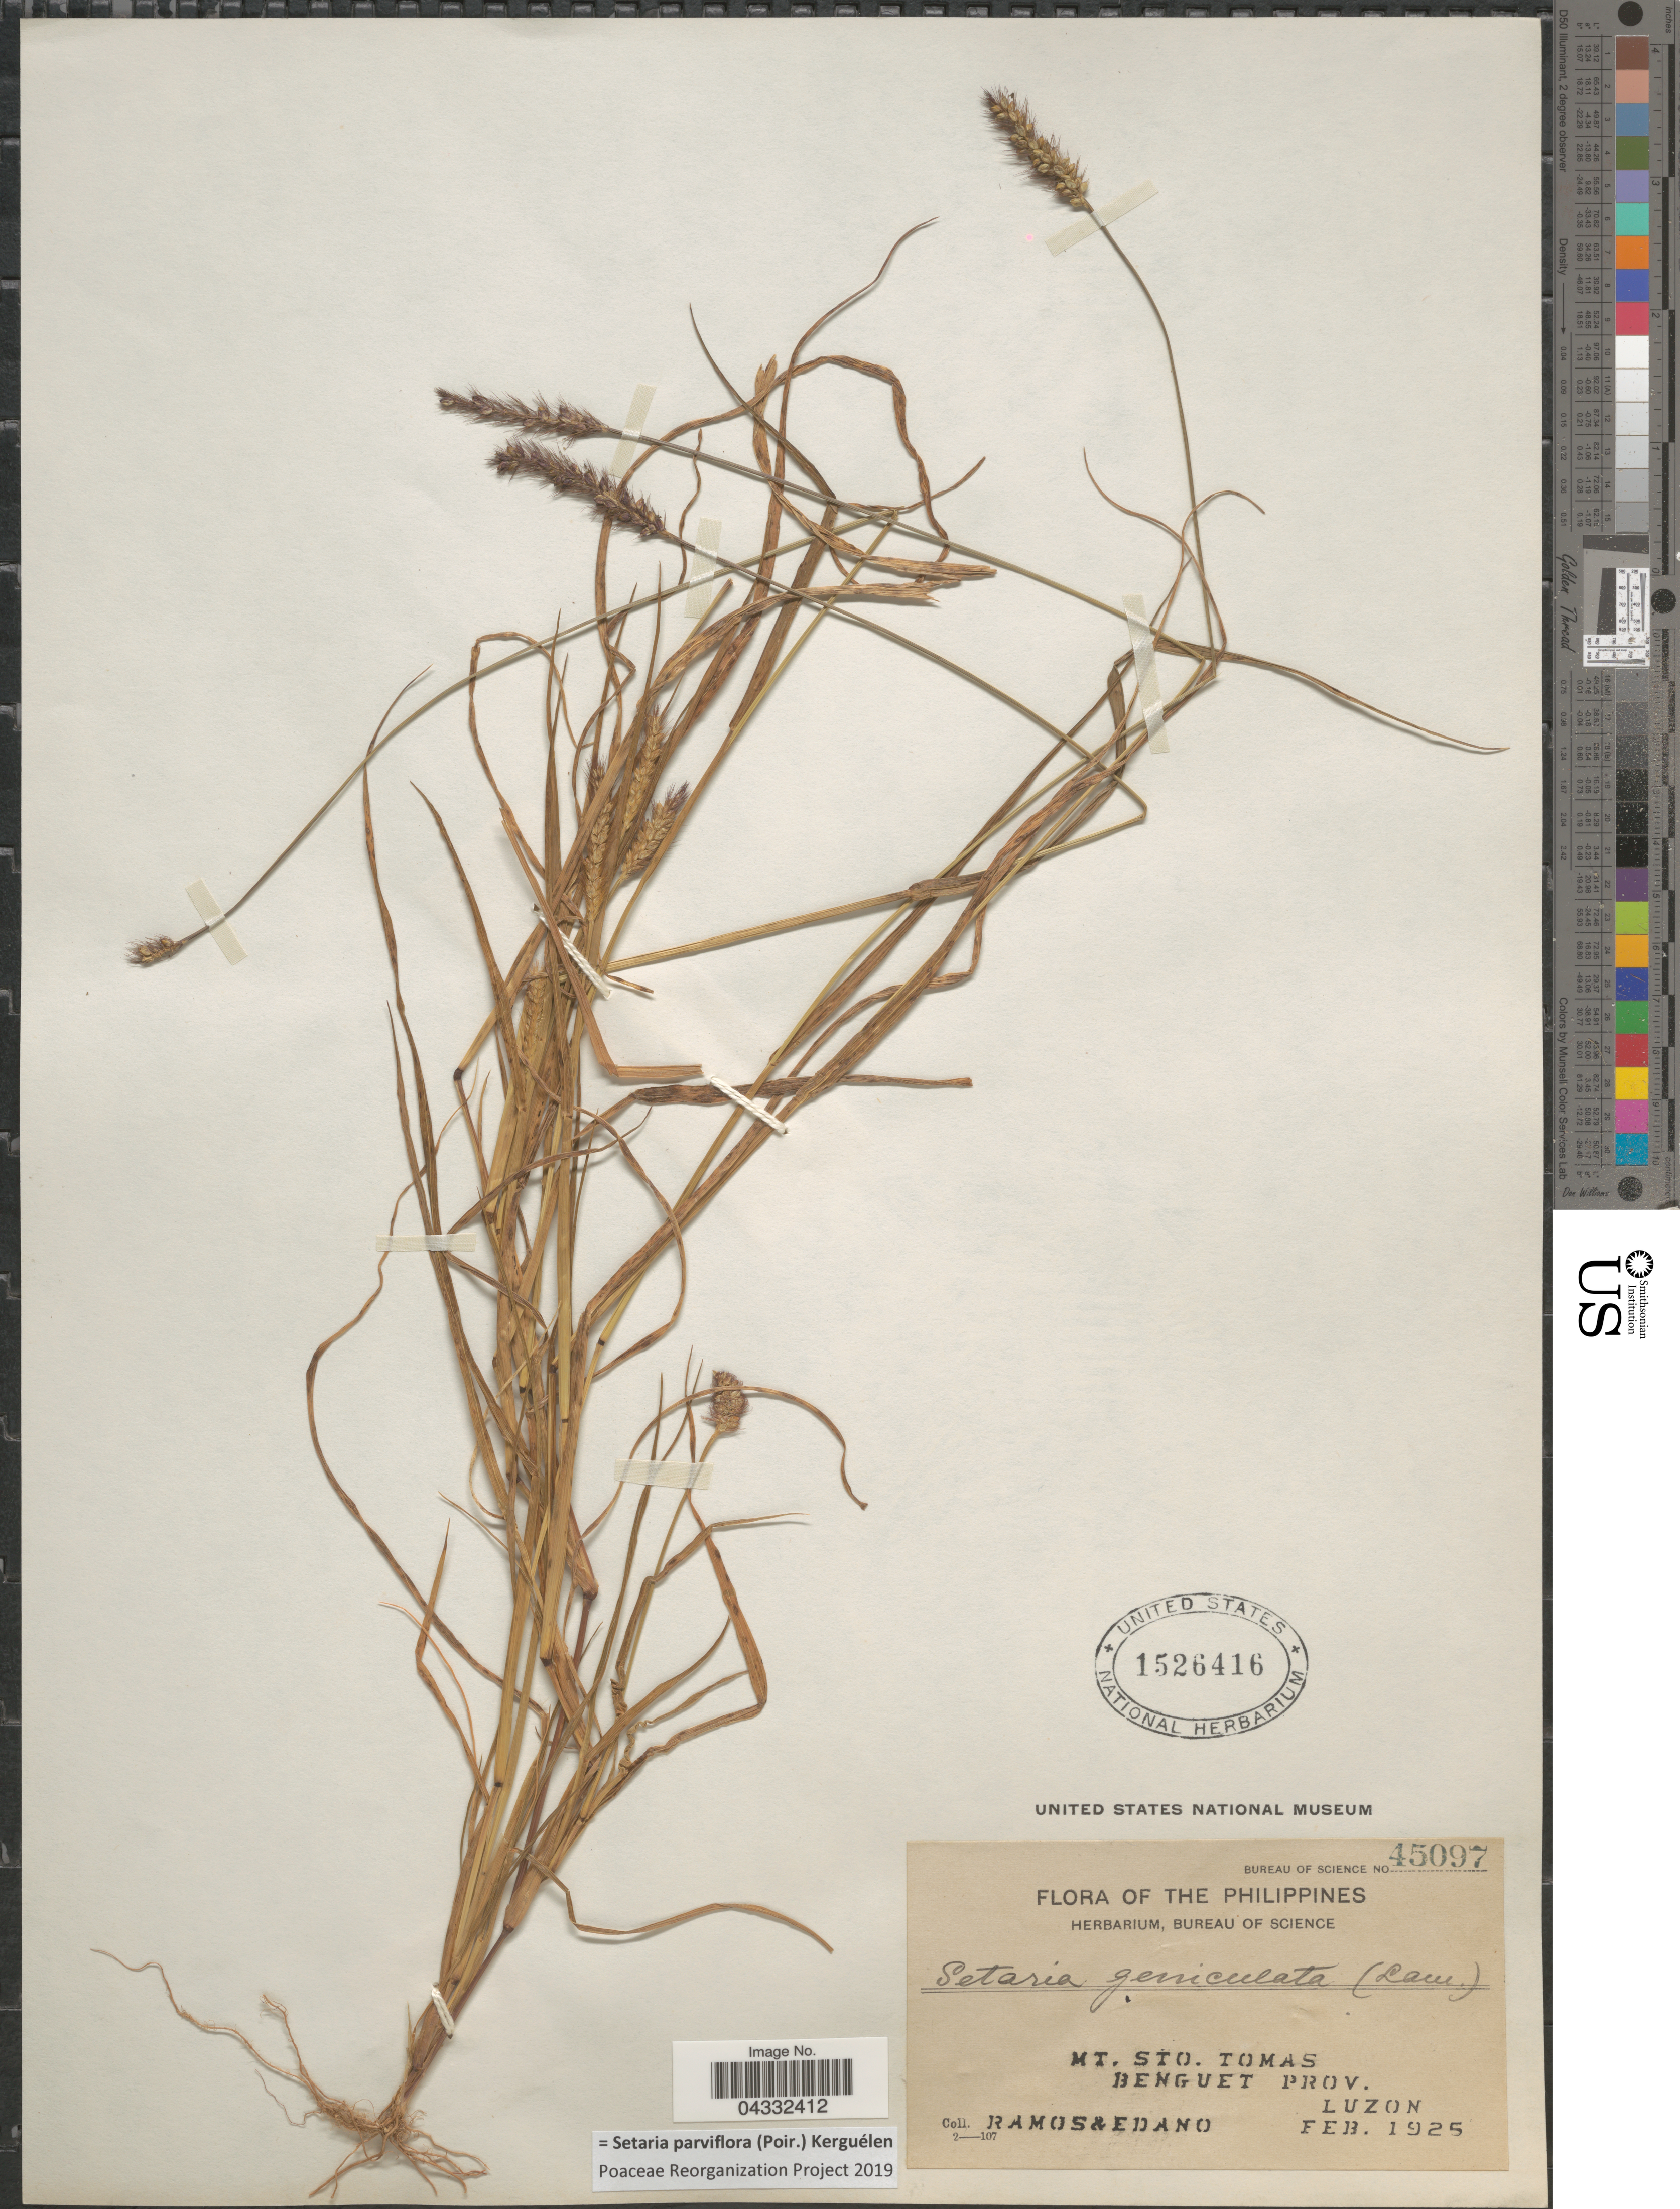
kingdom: Plantae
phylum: Tracheophyta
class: Liliopsida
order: Poales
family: Poaceae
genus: Setaria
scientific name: Setaria parviflora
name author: (Poir.) Kerguélen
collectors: -. Ramos & -. Edano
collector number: Bureau of Science 45097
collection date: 1925-02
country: Philippines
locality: Mt. Sto. Tomas. Benguet Prov. Luzon.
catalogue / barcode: US 1526416